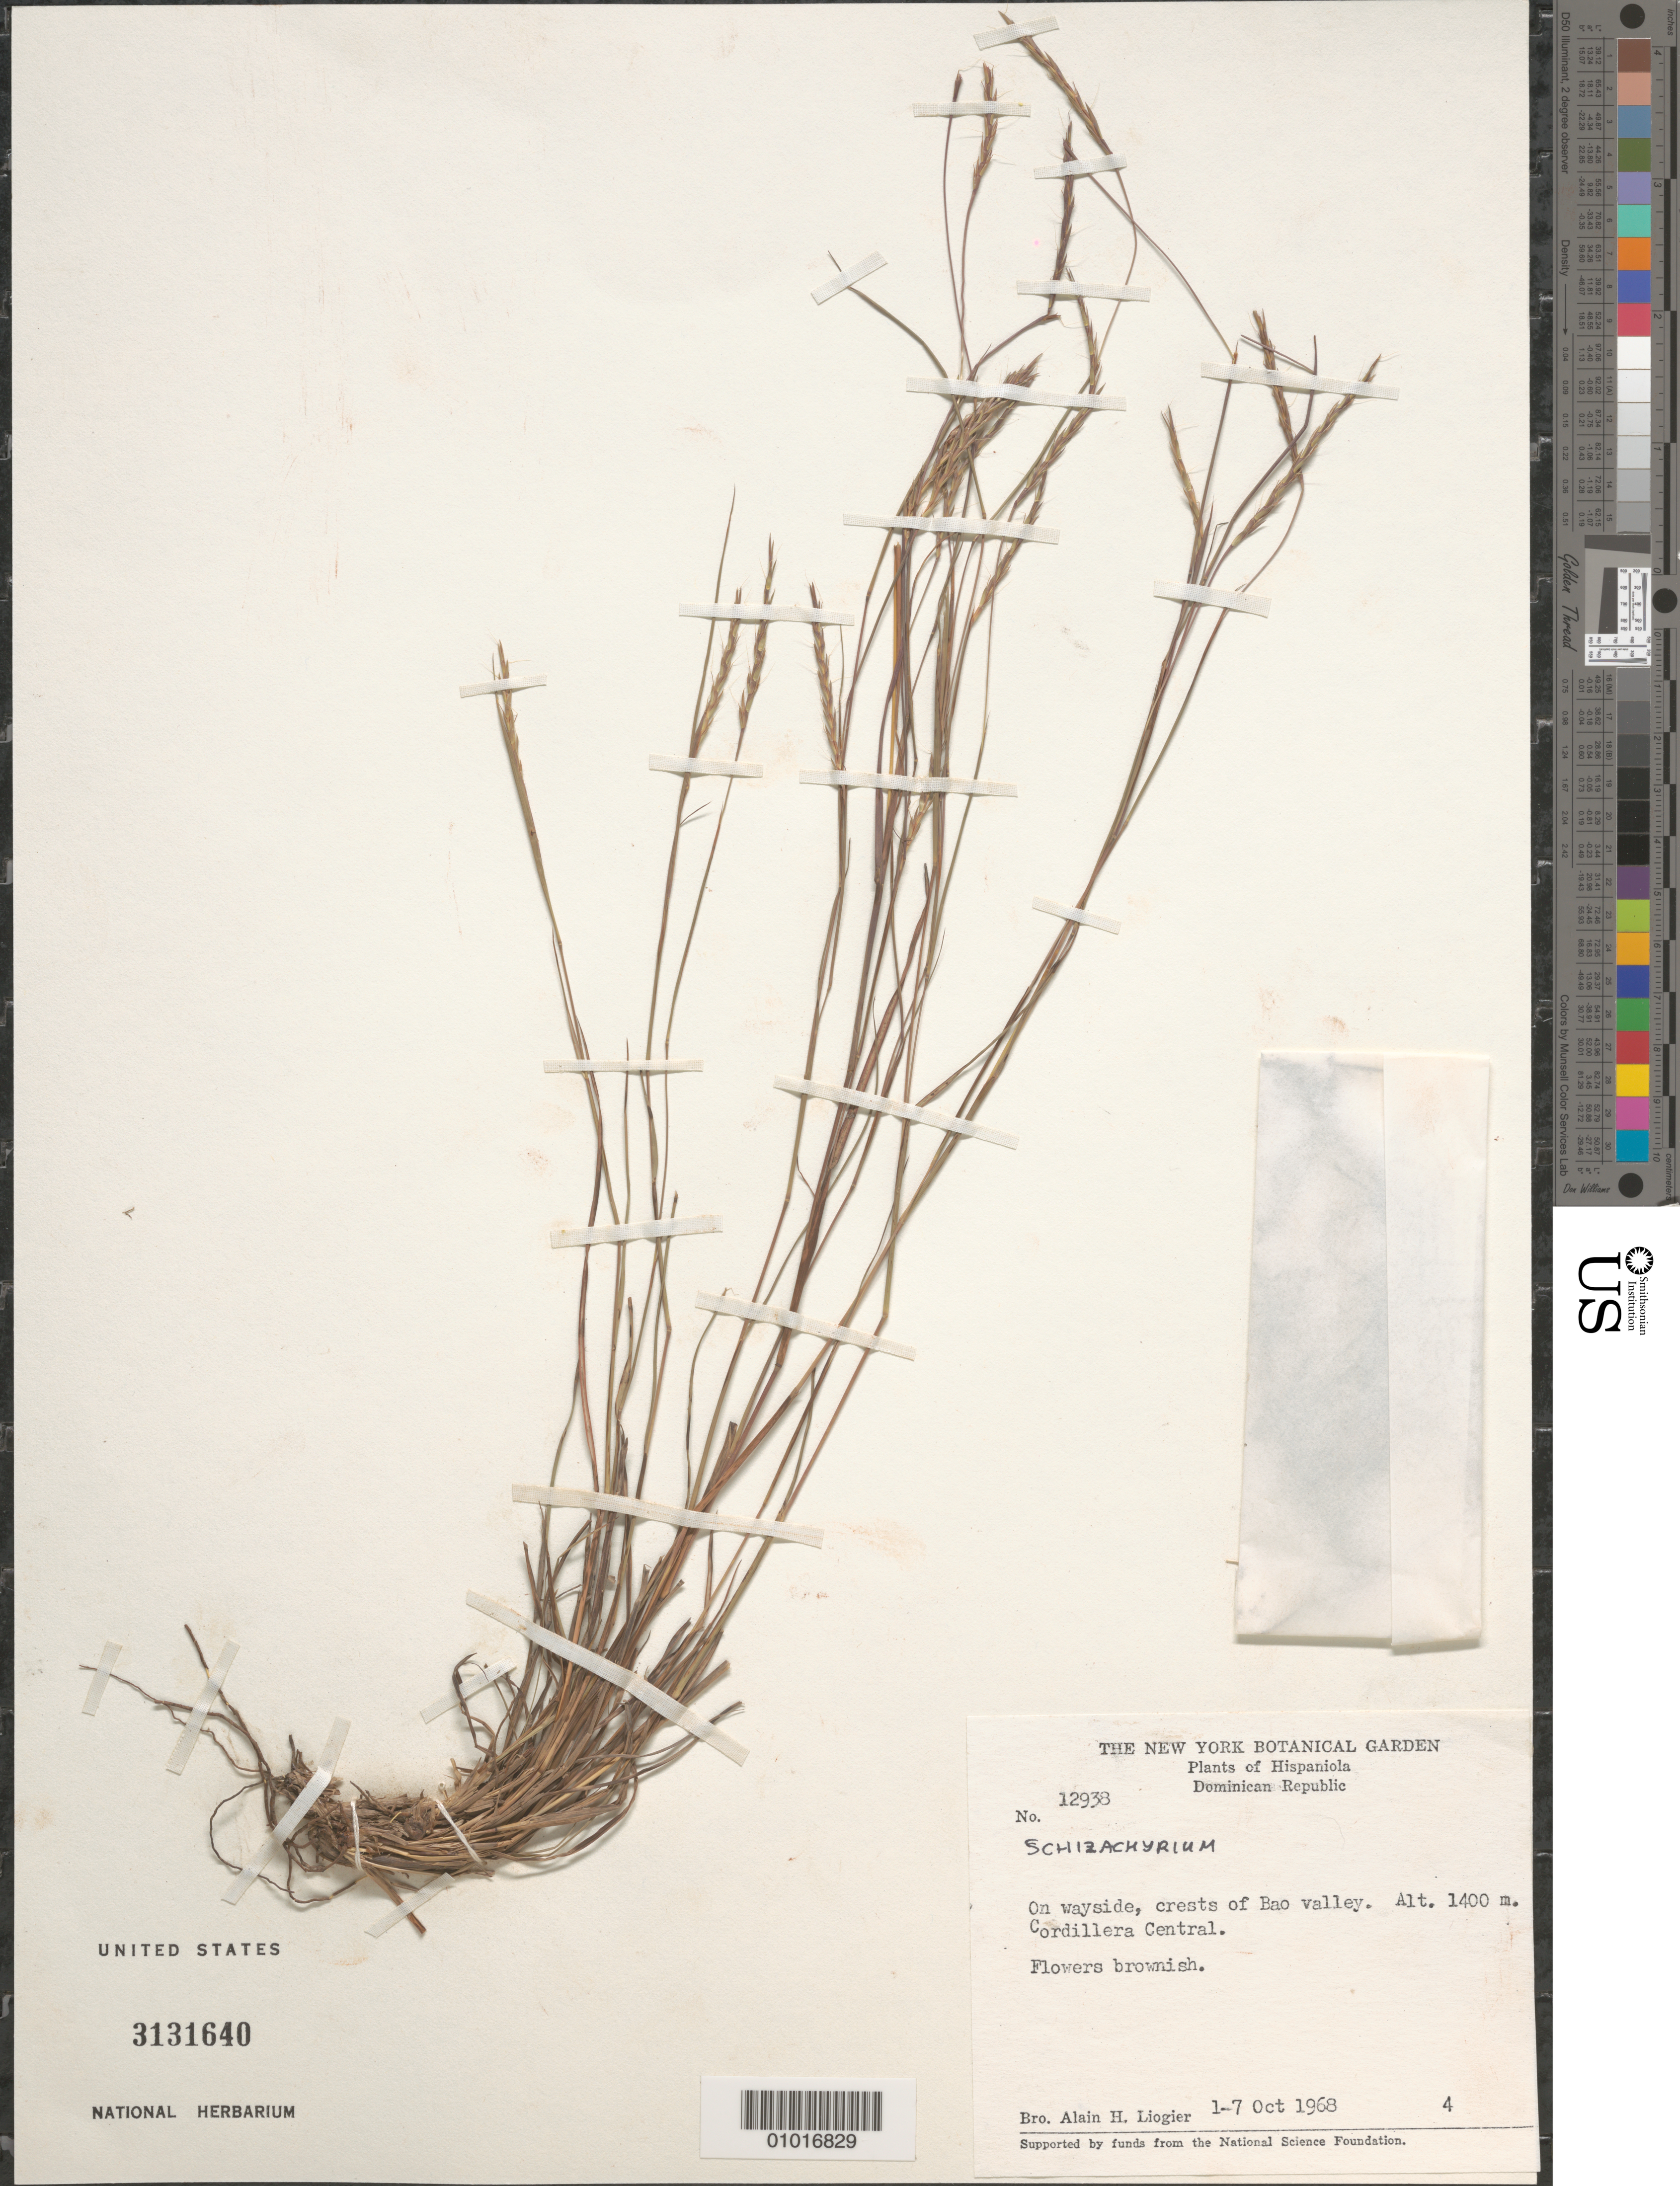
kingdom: Plantae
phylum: Tracheophyta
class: Liliopsida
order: Poales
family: Poaceae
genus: Schizachyrium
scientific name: Schizachyrium sp.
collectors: A. H. Liogier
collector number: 12938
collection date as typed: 01 Oct 1968 to 07 Oct 1968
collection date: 1968-10-01/1968-10-07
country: Dominican Republic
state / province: San Juan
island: Hispaniola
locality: On wayside, crests of Bao Valley. Cordillera Central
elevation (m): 1400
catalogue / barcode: US 3131640